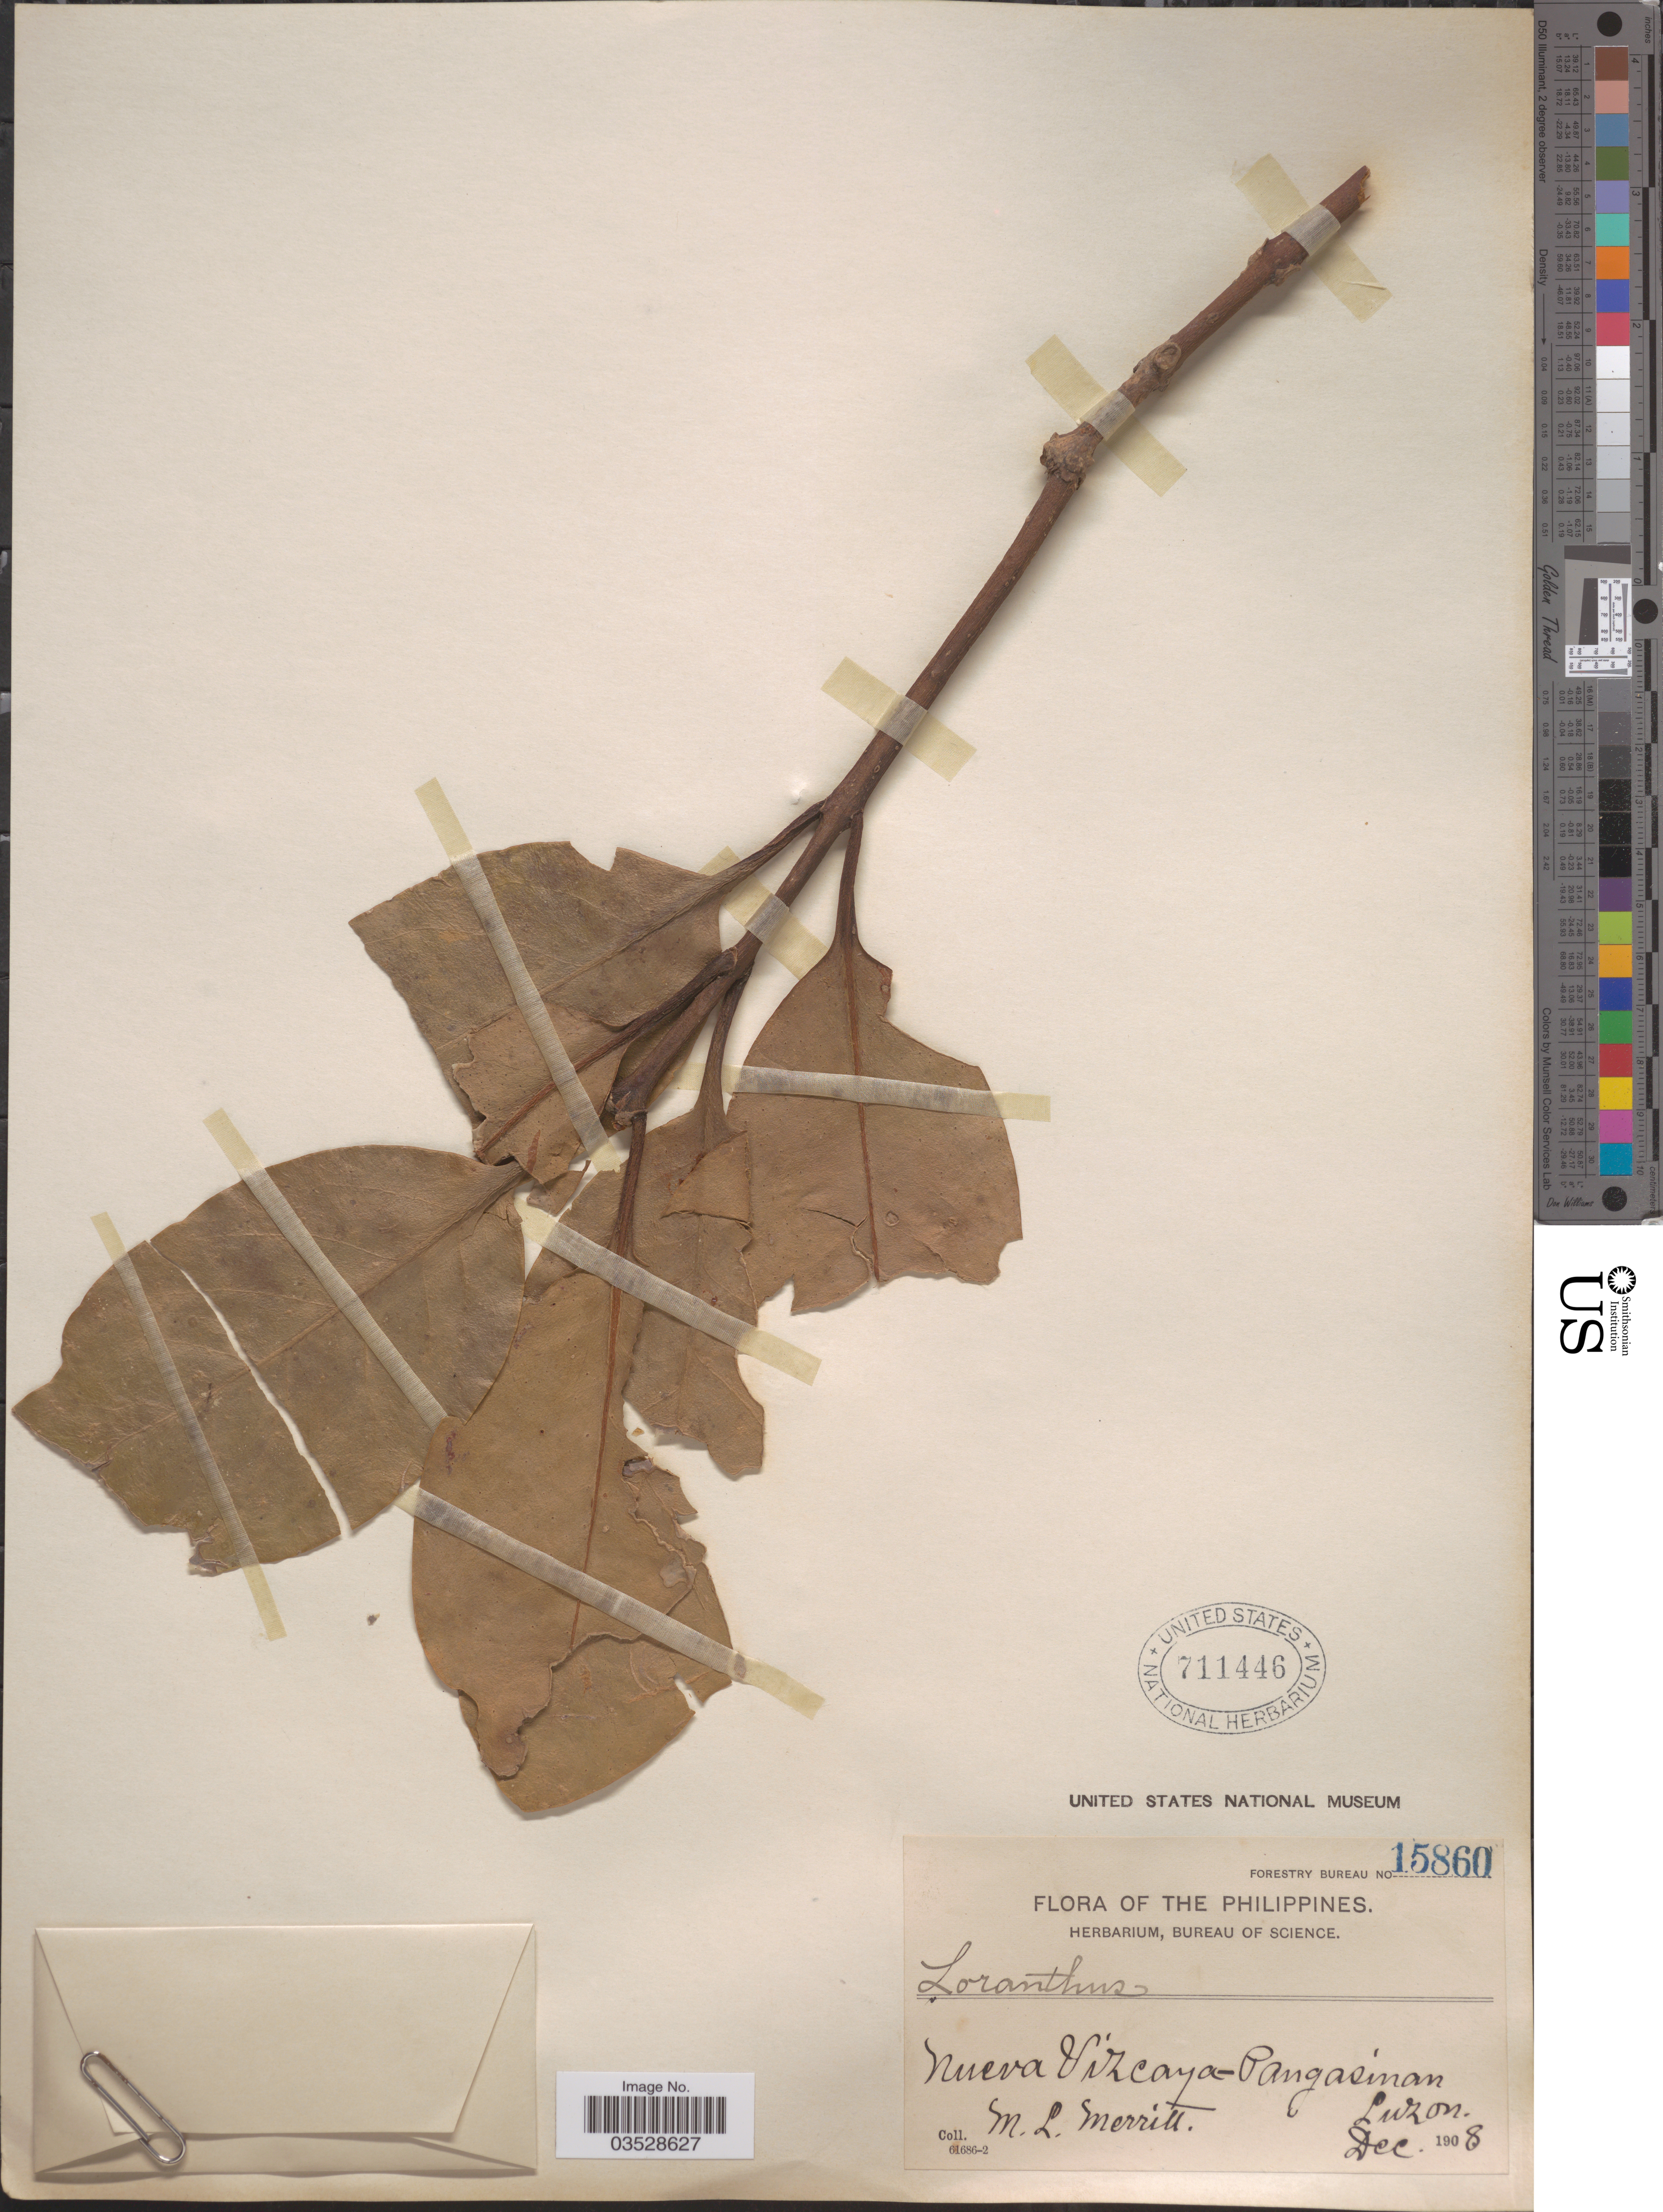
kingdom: Plantae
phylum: Tracheophyta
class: Magnoliopsida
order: Santalales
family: Loranthaceae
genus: Loranthus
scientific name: Loranthus sp.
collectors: M. L. Merritt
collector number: Forestry Bureau 15860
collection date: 1908-12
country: Philippines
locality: Nueva Vizcaya-Pangasinan. Luzon.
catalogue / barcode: US 711446